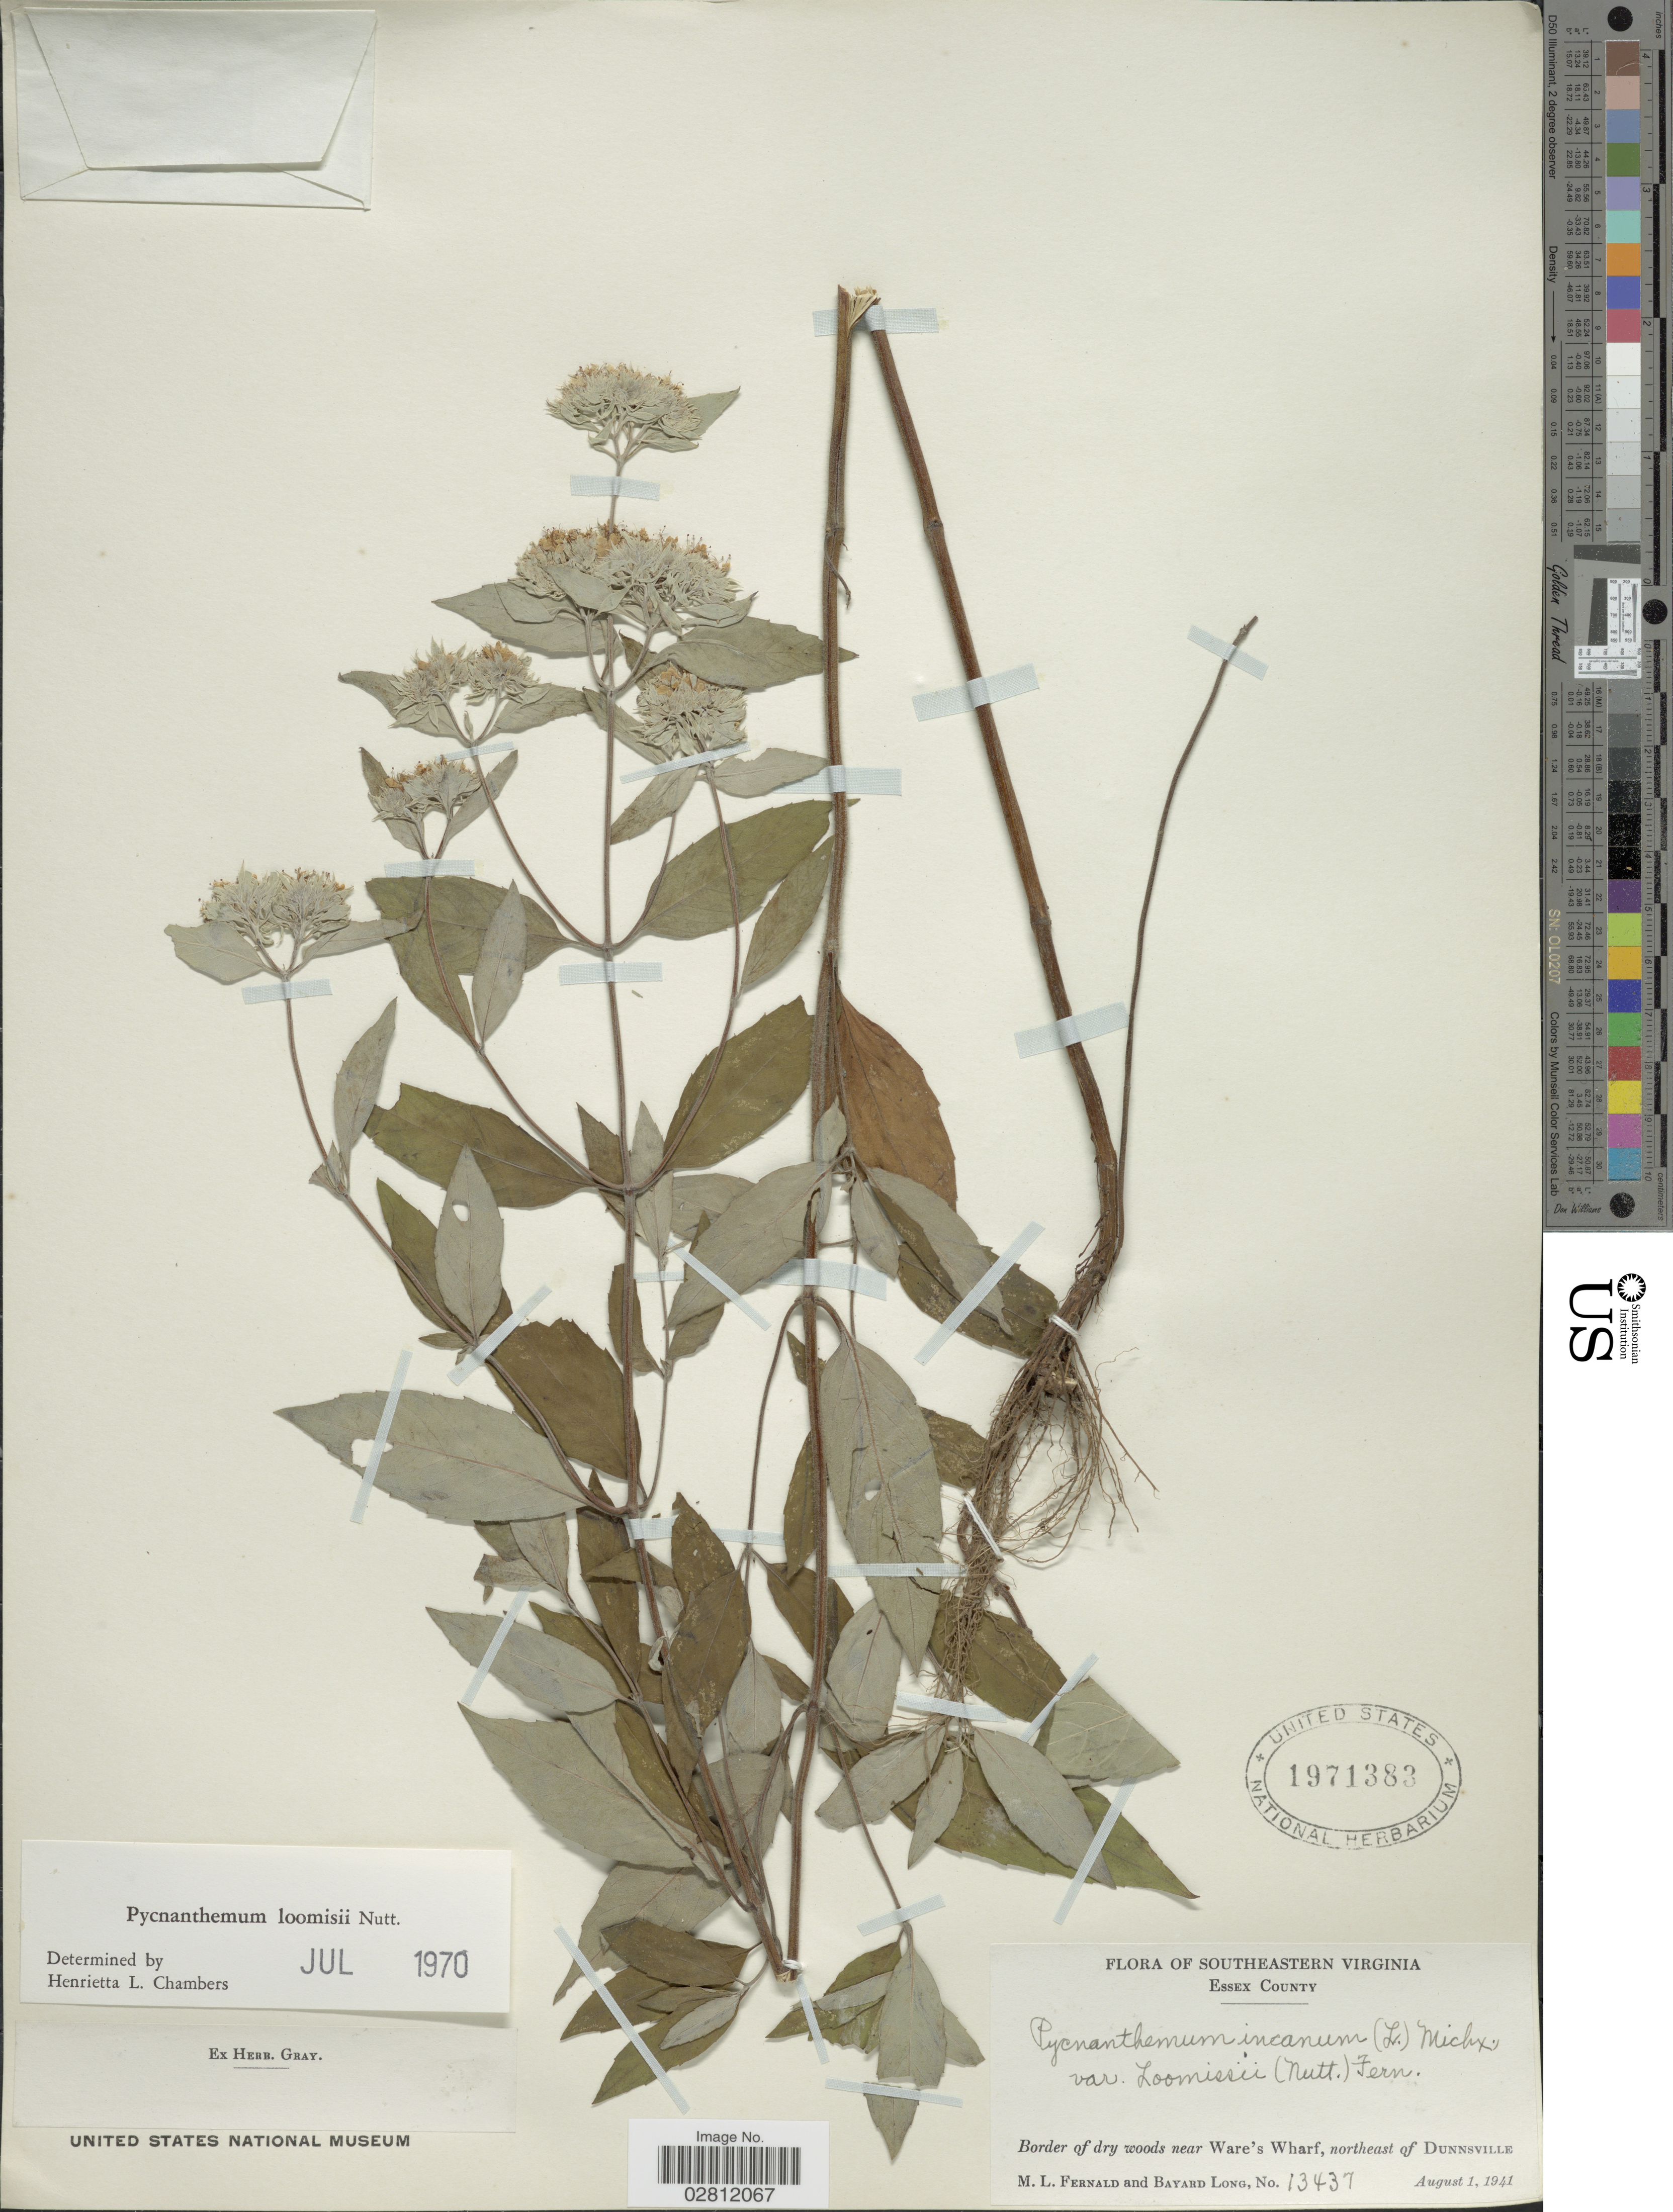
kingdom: Plantae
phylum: Tracheophyta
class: Magnoliopsida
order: Lamiales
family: Lamiaceae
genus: Pycnanthemum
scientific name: Pycnanthemum loomisii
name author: Nutt.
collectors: M. L. Fernald & B. Long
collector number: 13437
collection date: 1941-08-01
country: United States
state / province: Virginia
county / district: Essex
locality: Southeastern Virginia, Essex County, Border of dry woods near Ware's Wharf, northeast of Dunnsville.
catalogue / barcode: US 1971383